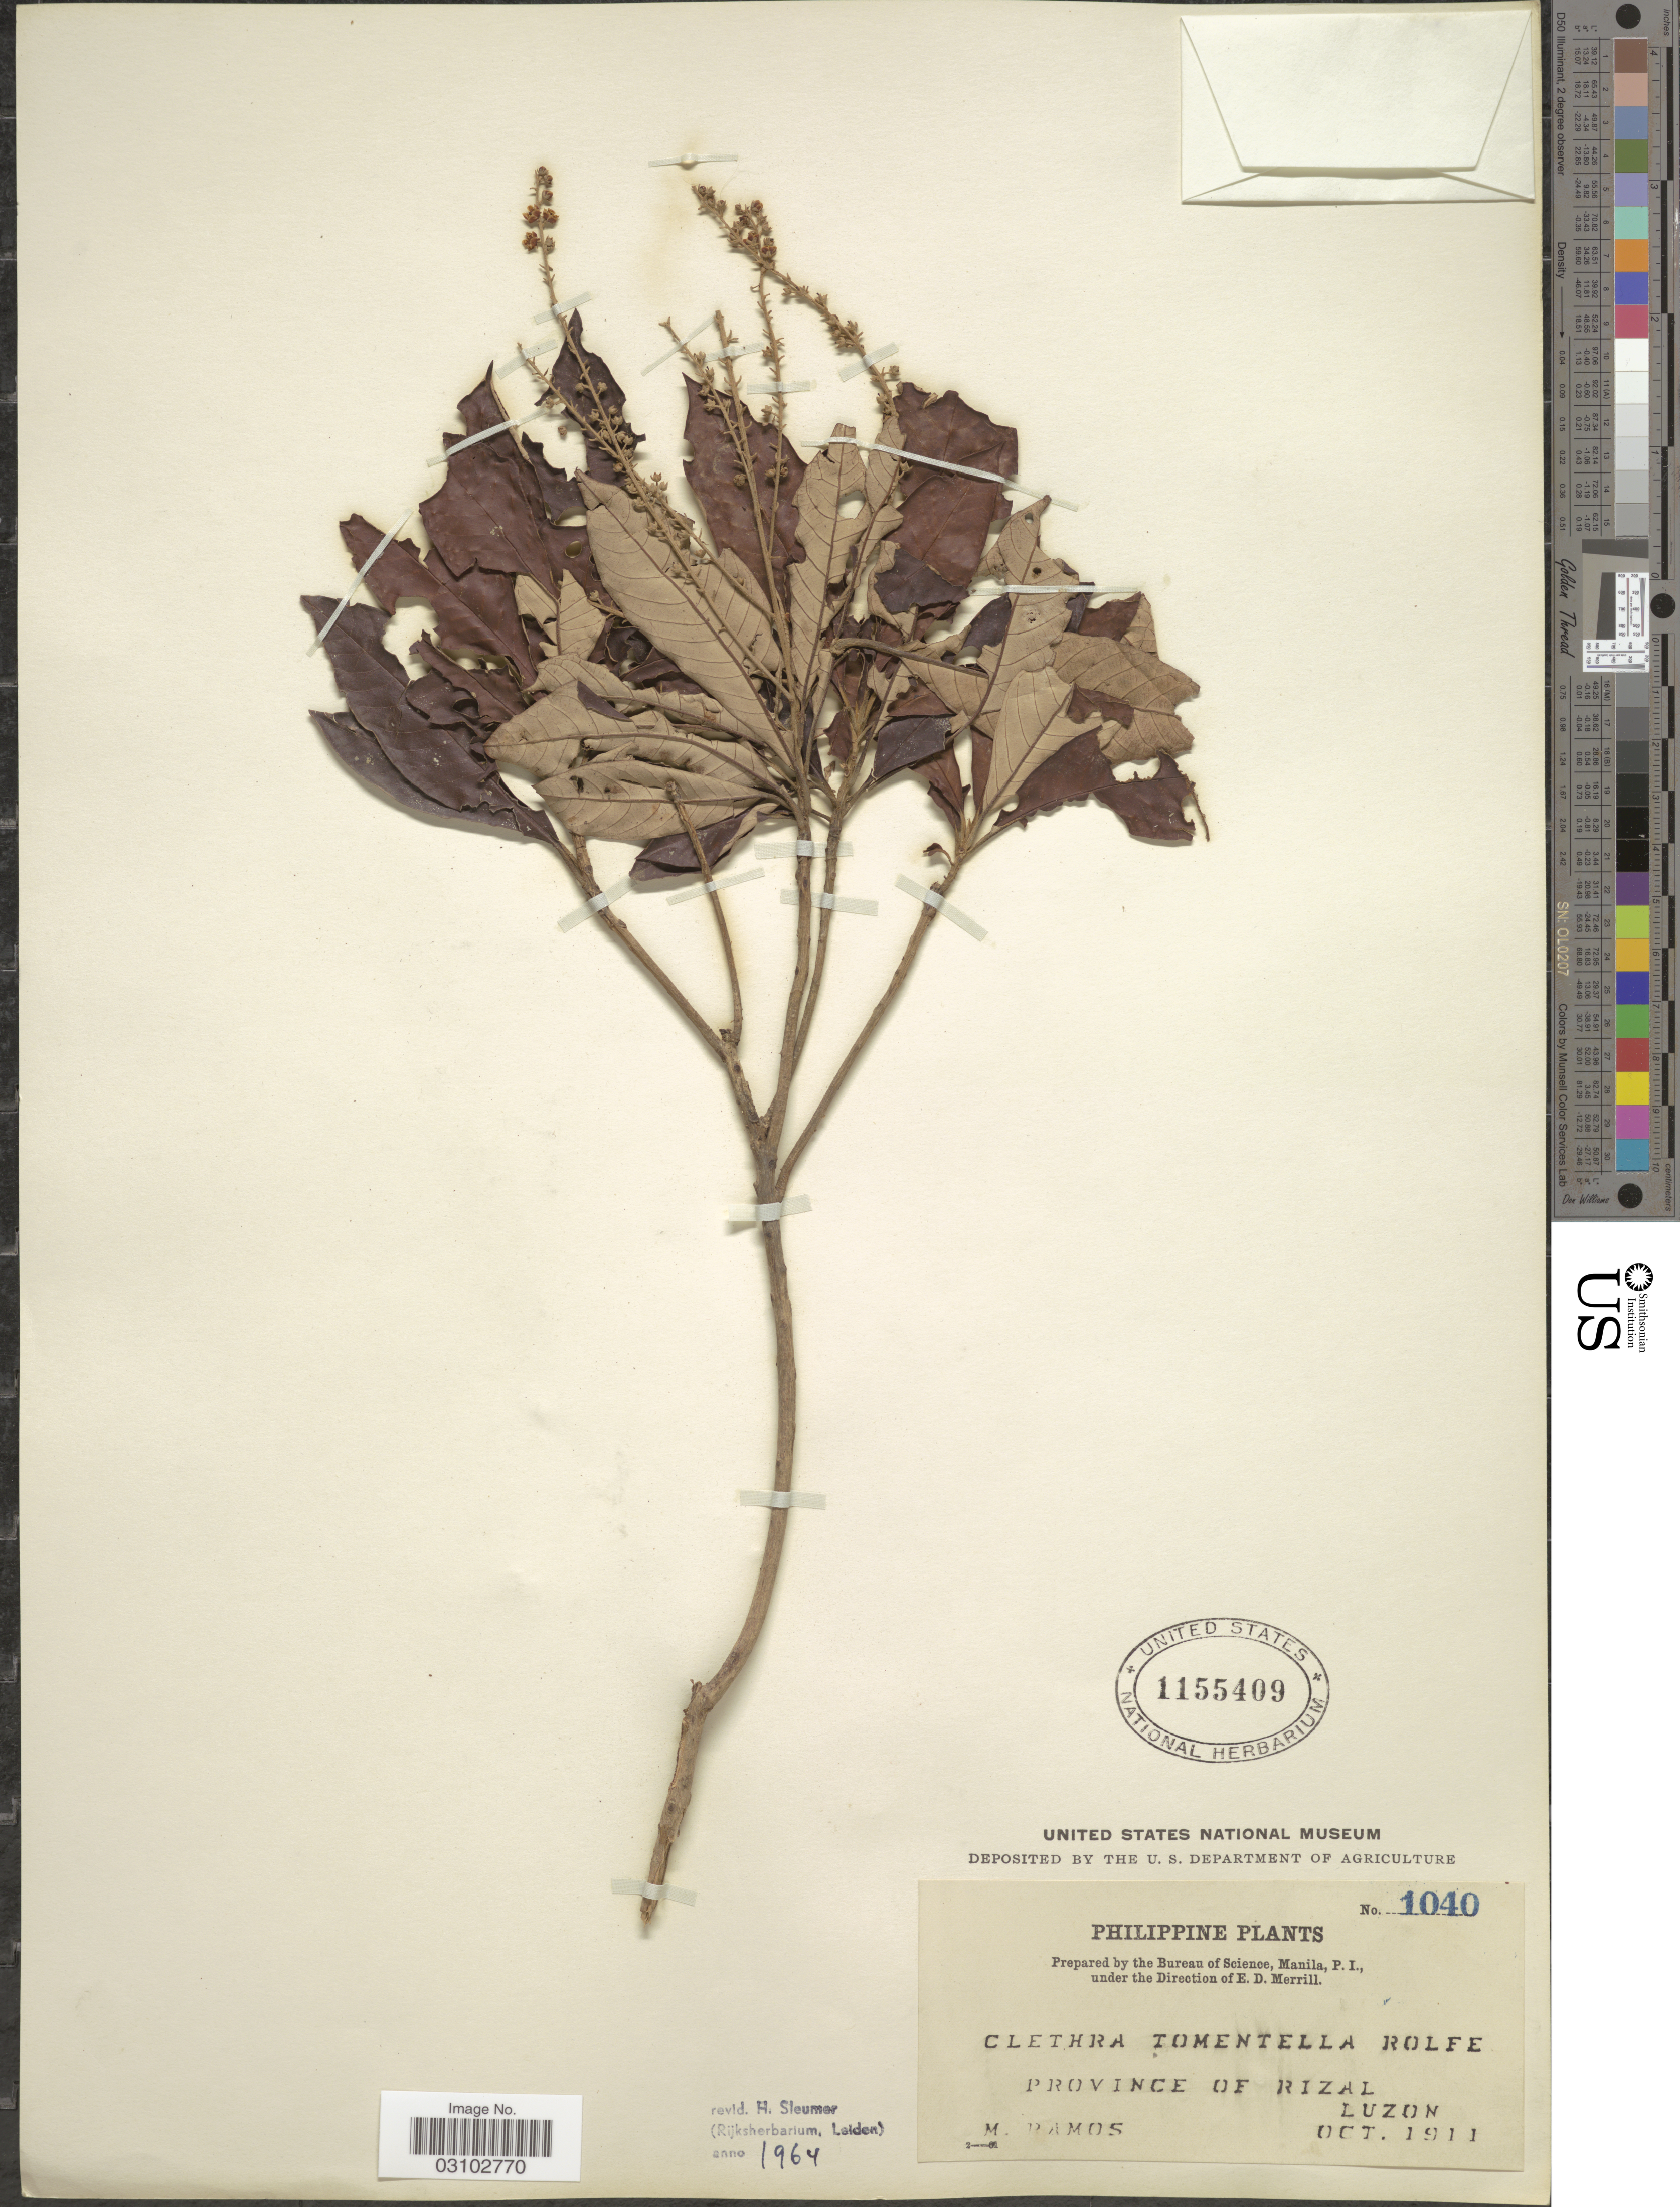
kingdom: Plantae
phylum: Tracheophyta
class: Magnoliopsida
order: Ericales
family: Clethraceae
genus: Clethra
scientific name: Clethra tomentella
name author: Rolfe ex Dunn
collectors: M. Ramos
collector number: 1040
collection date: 1911-10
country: Philippines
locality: Province of Rizal, Luzon.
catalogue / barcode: US 1155409